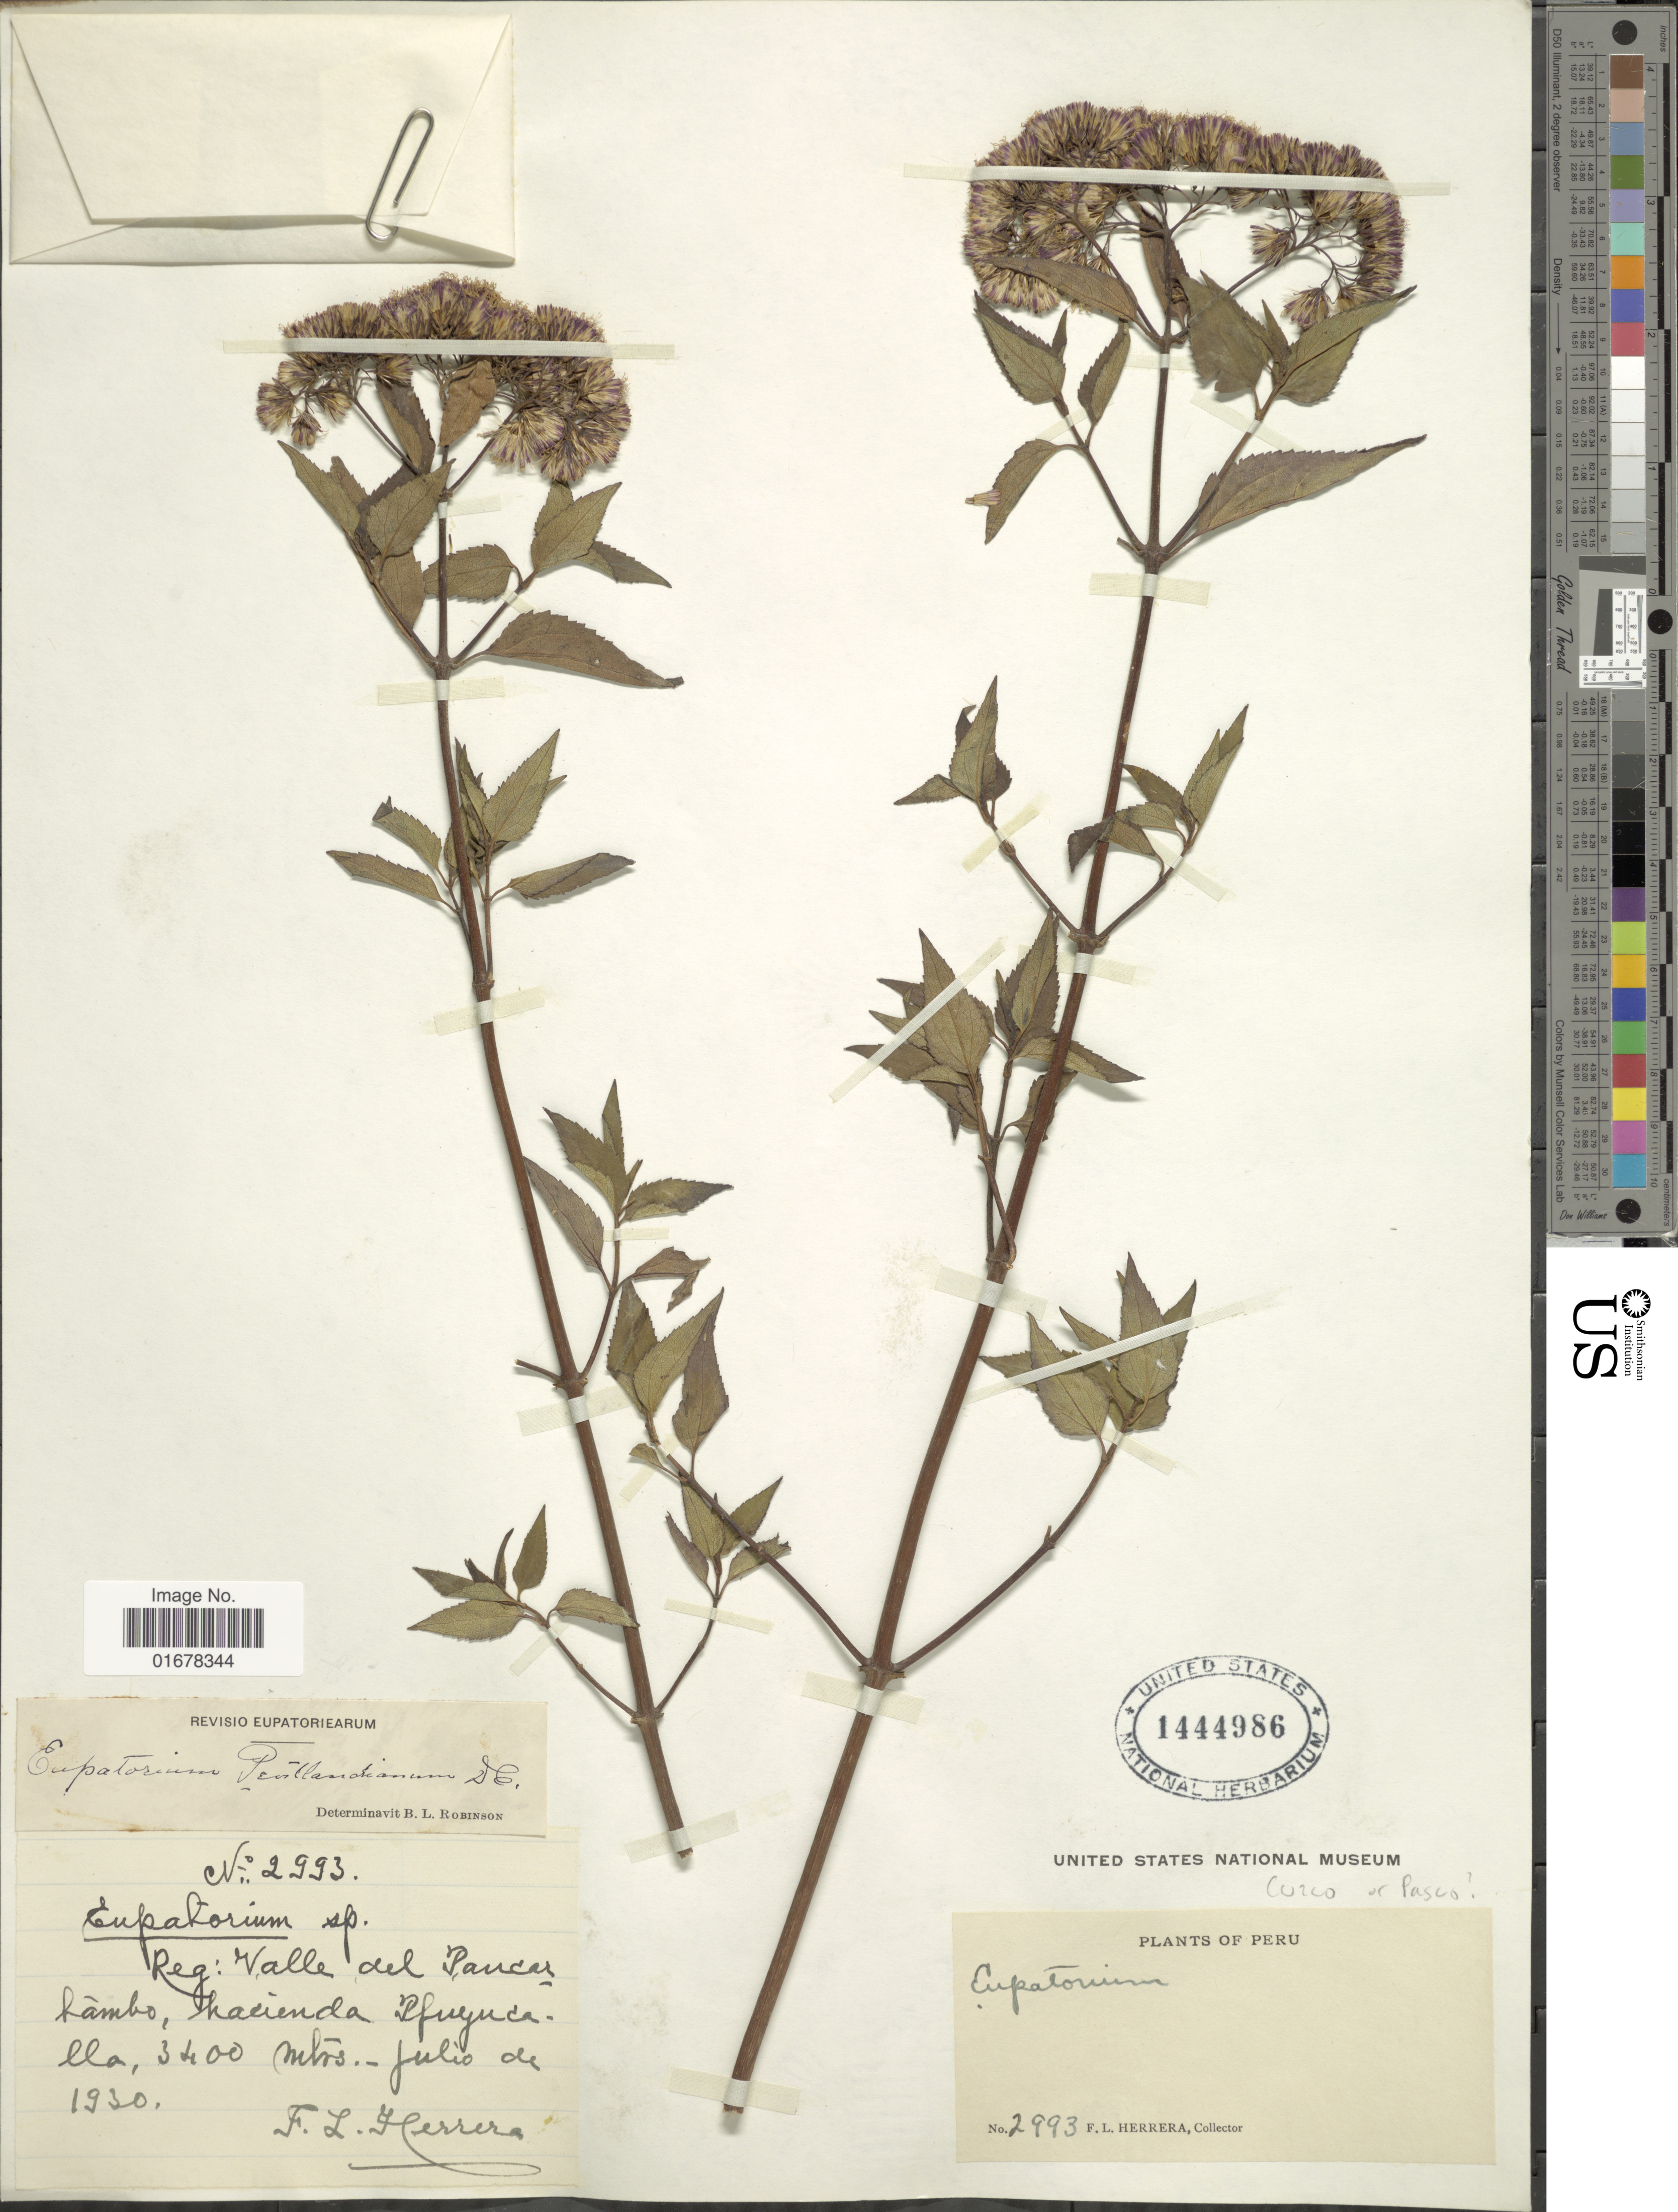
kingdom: Plantae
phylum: Tracheophyta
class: Magnoliopsida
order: Asterales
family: Asteraceae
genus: Ageratina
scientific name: Ageratina pentlandiana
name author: (DC.) R.M. King & H. Rob.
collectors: F. L. Herrera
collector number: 2993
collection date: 1930-07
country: Peru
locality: Valle del Paucartambo, hacienda Pfuyucalla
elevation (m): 3400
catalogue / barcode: US 1444986